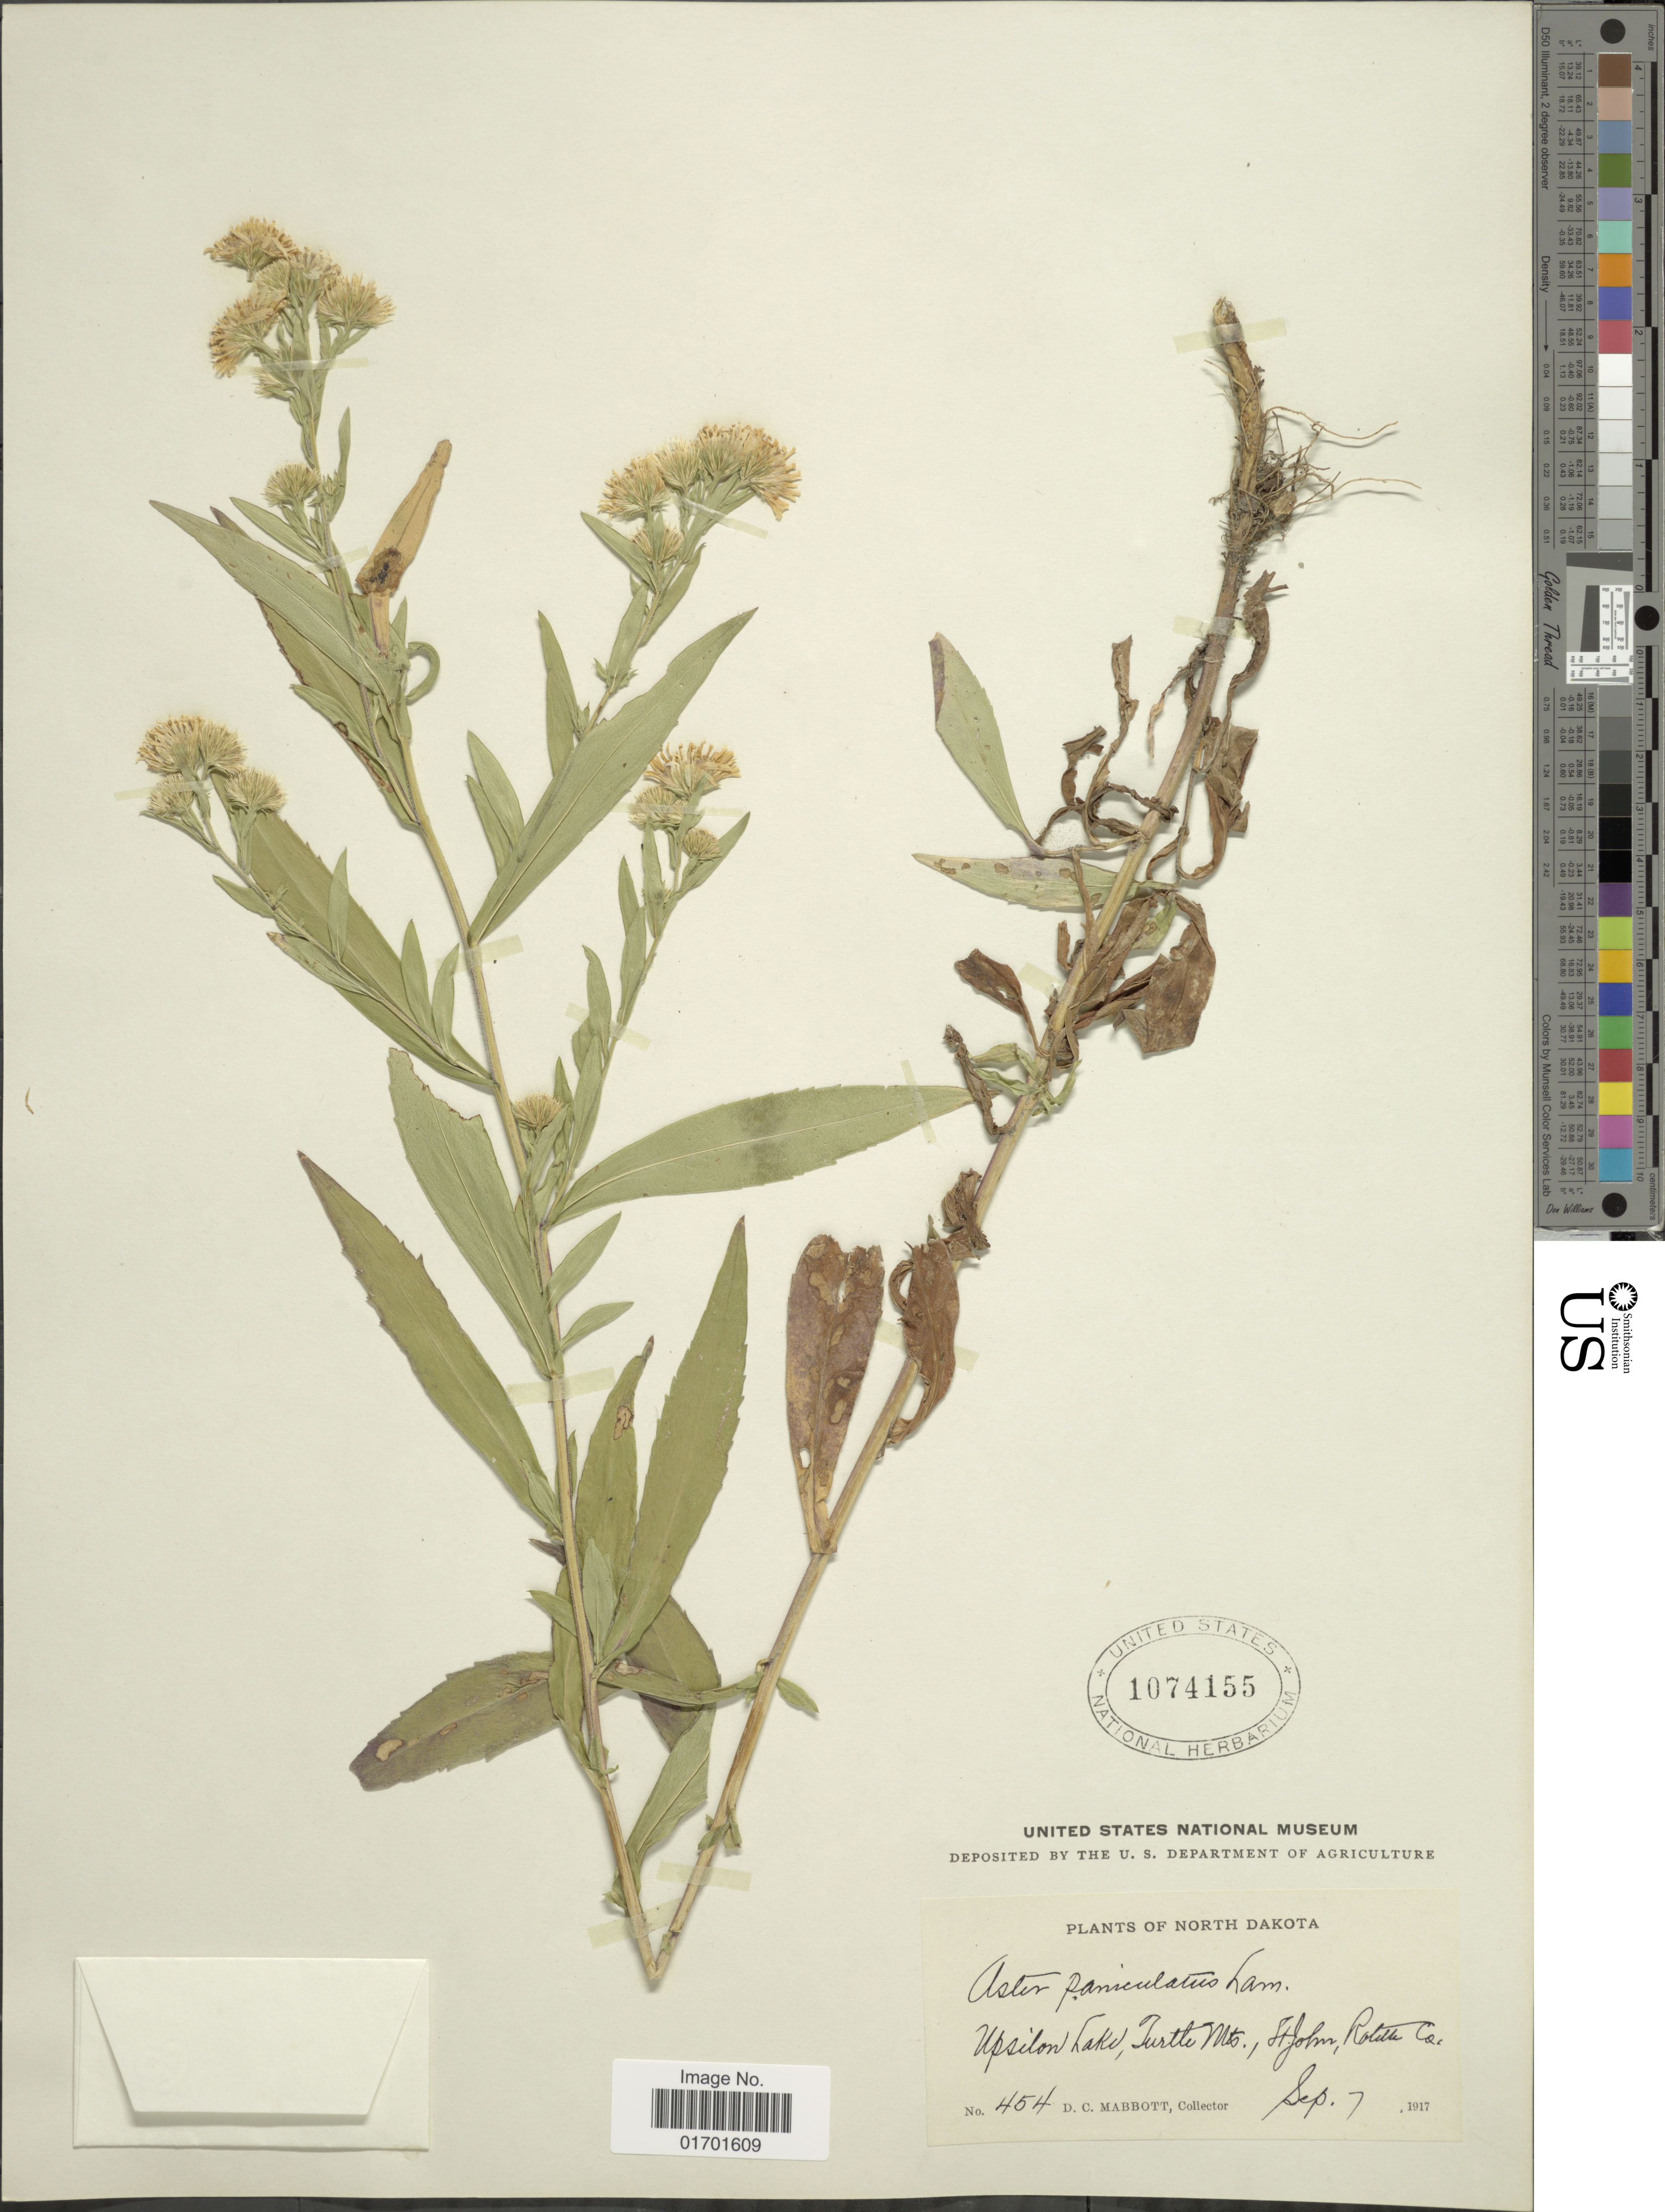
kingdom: Plantae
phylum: Tracheophyta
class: Magnoliopsida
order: Asterales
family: Asteraceae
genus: Symphyotrichum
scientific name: Symphyotrichum lanceolatum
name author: (Willd.) G.L. Nesom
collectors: D. Mabbott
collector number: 454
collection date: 1917-09-07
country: United States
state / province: North Dakota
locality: Upsilon Lake, Turtle Mts. St. John, Rolette Co.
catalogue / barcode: US 1074155